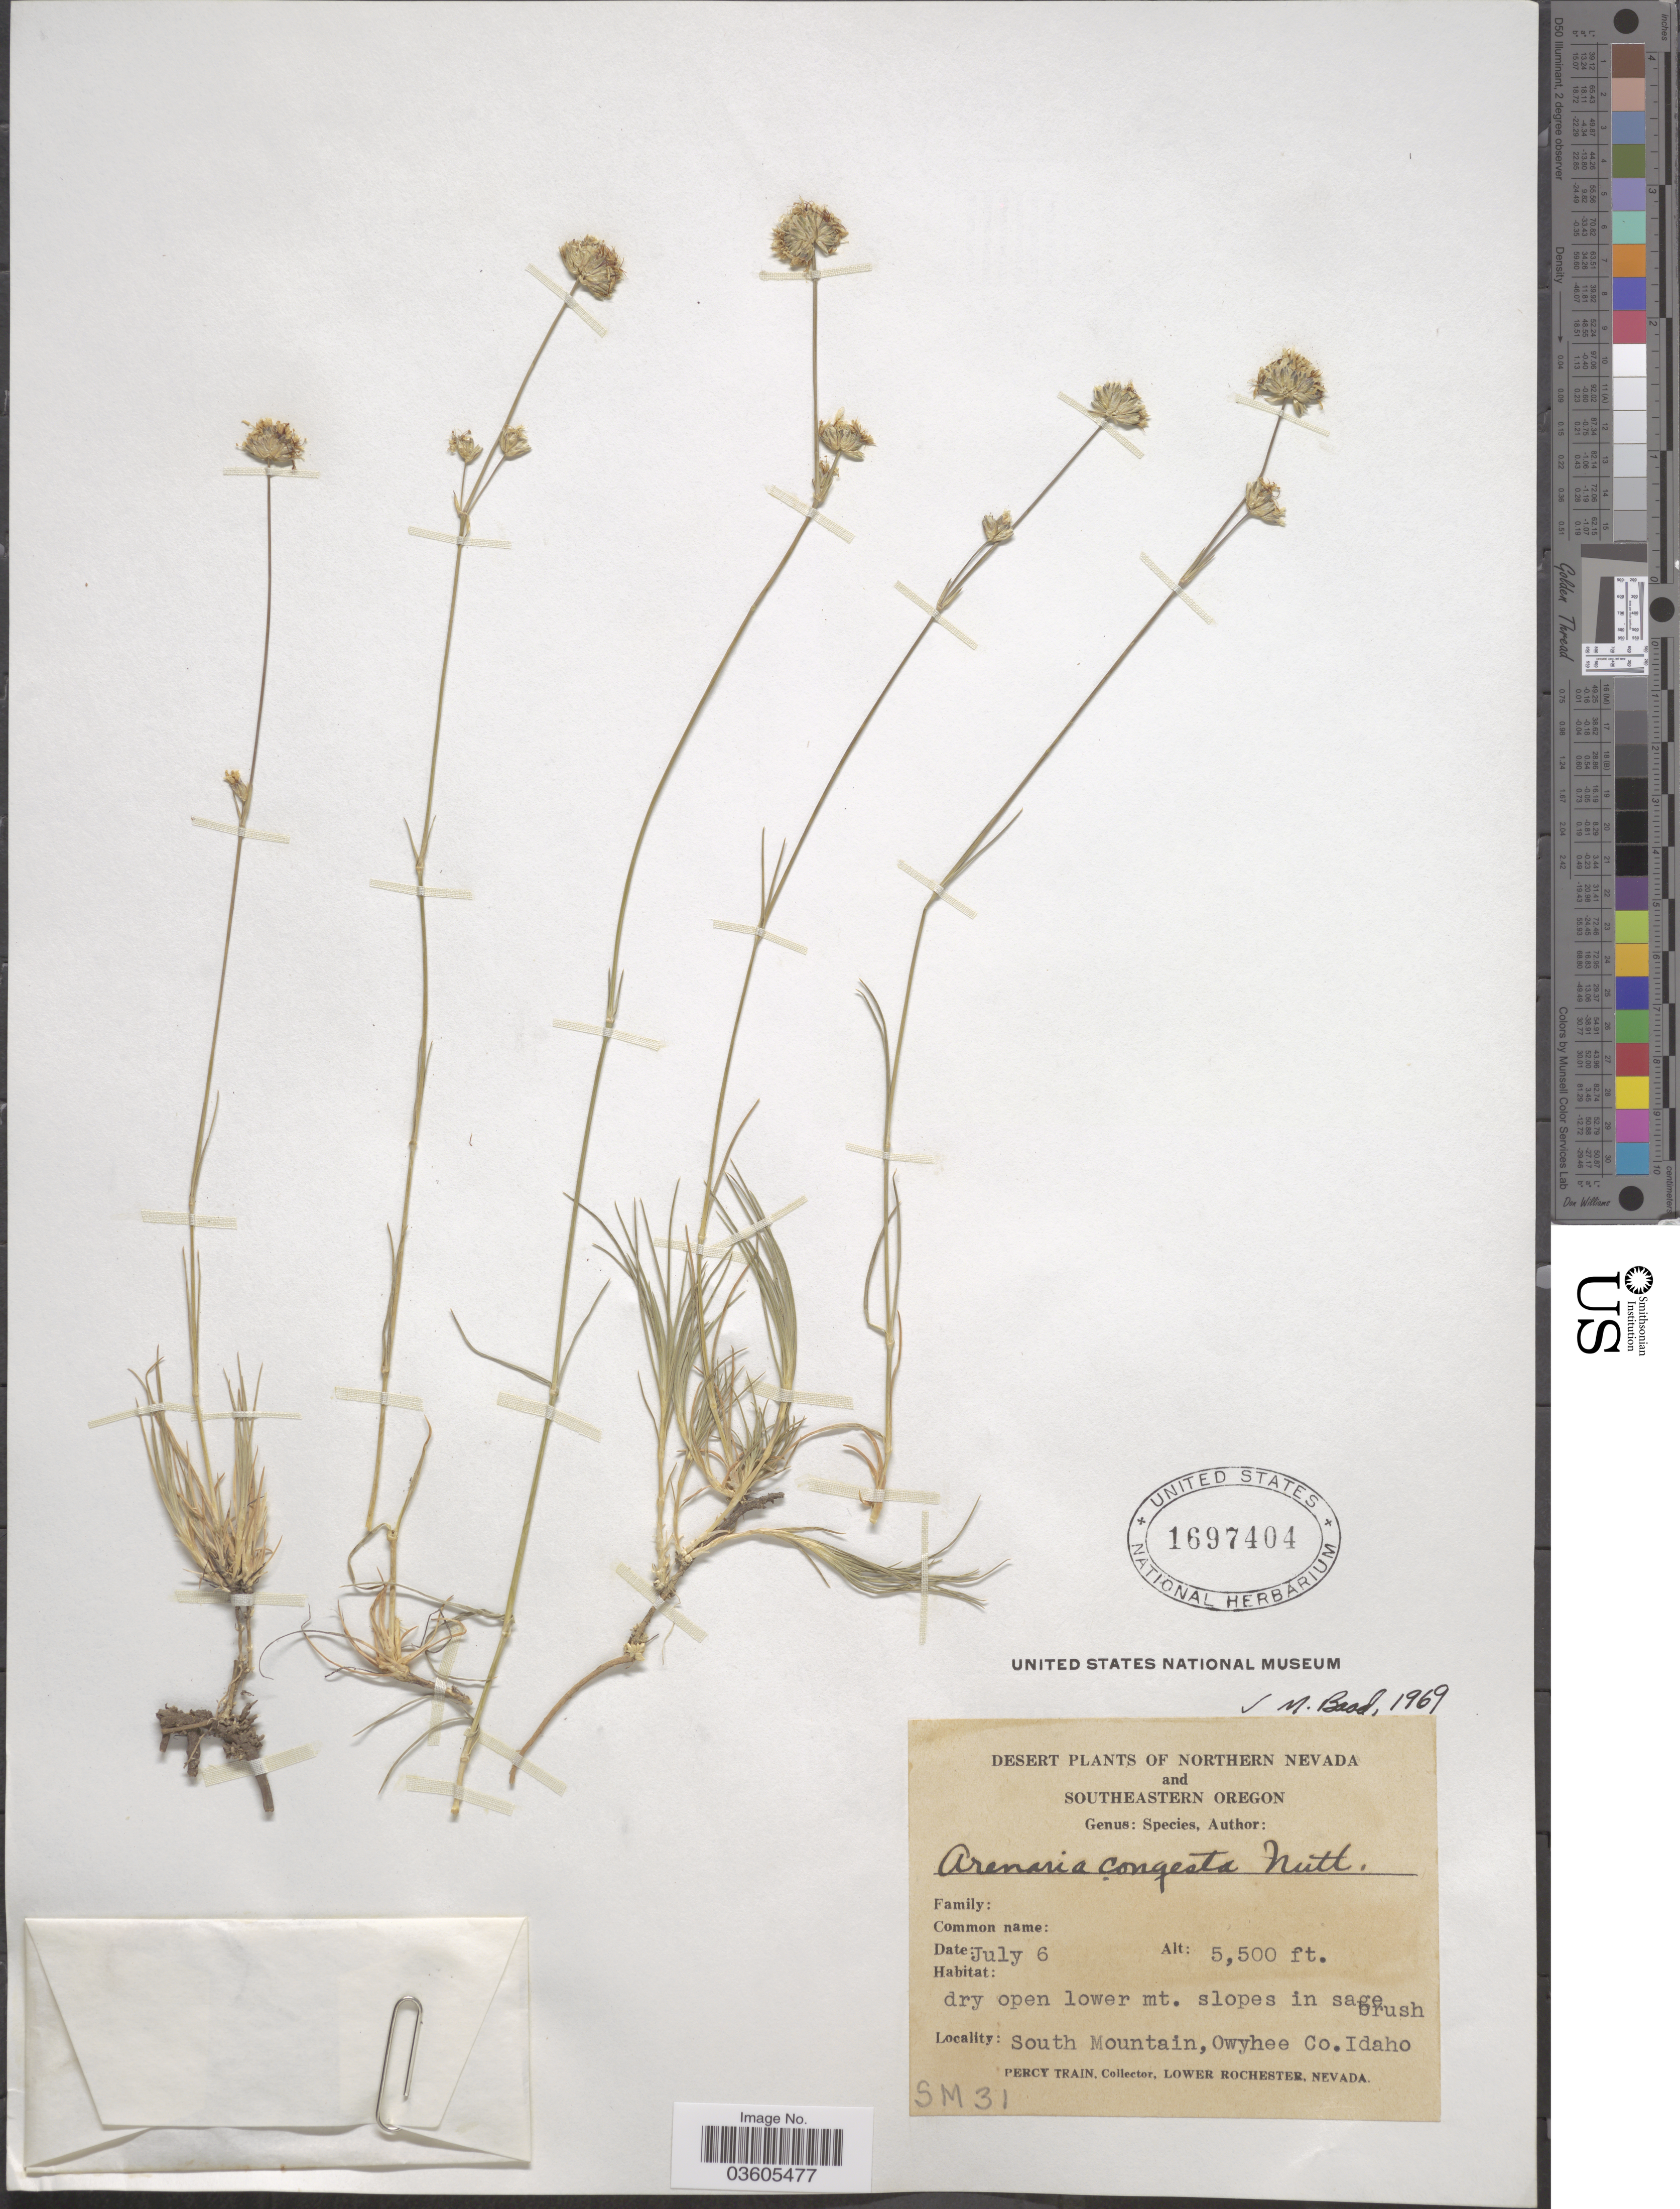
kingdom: Plantae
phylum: Tracheophyta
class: Magnoliopsida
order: Caryophyllales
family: Caryophyllaceae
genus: Eremogone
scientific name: Eremogone congesta var. congesta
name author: (Nutt.) Ikonn.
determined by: Strong, Mark T., (BOT), Smithsonian Institution - National Museum of Natural History (UNITED STATES)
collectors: P. Train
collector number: SM31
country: United States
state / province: Idaho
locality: Desert. South Mountain, Owyhee Co.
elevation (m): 1676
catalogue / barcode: US 1697404